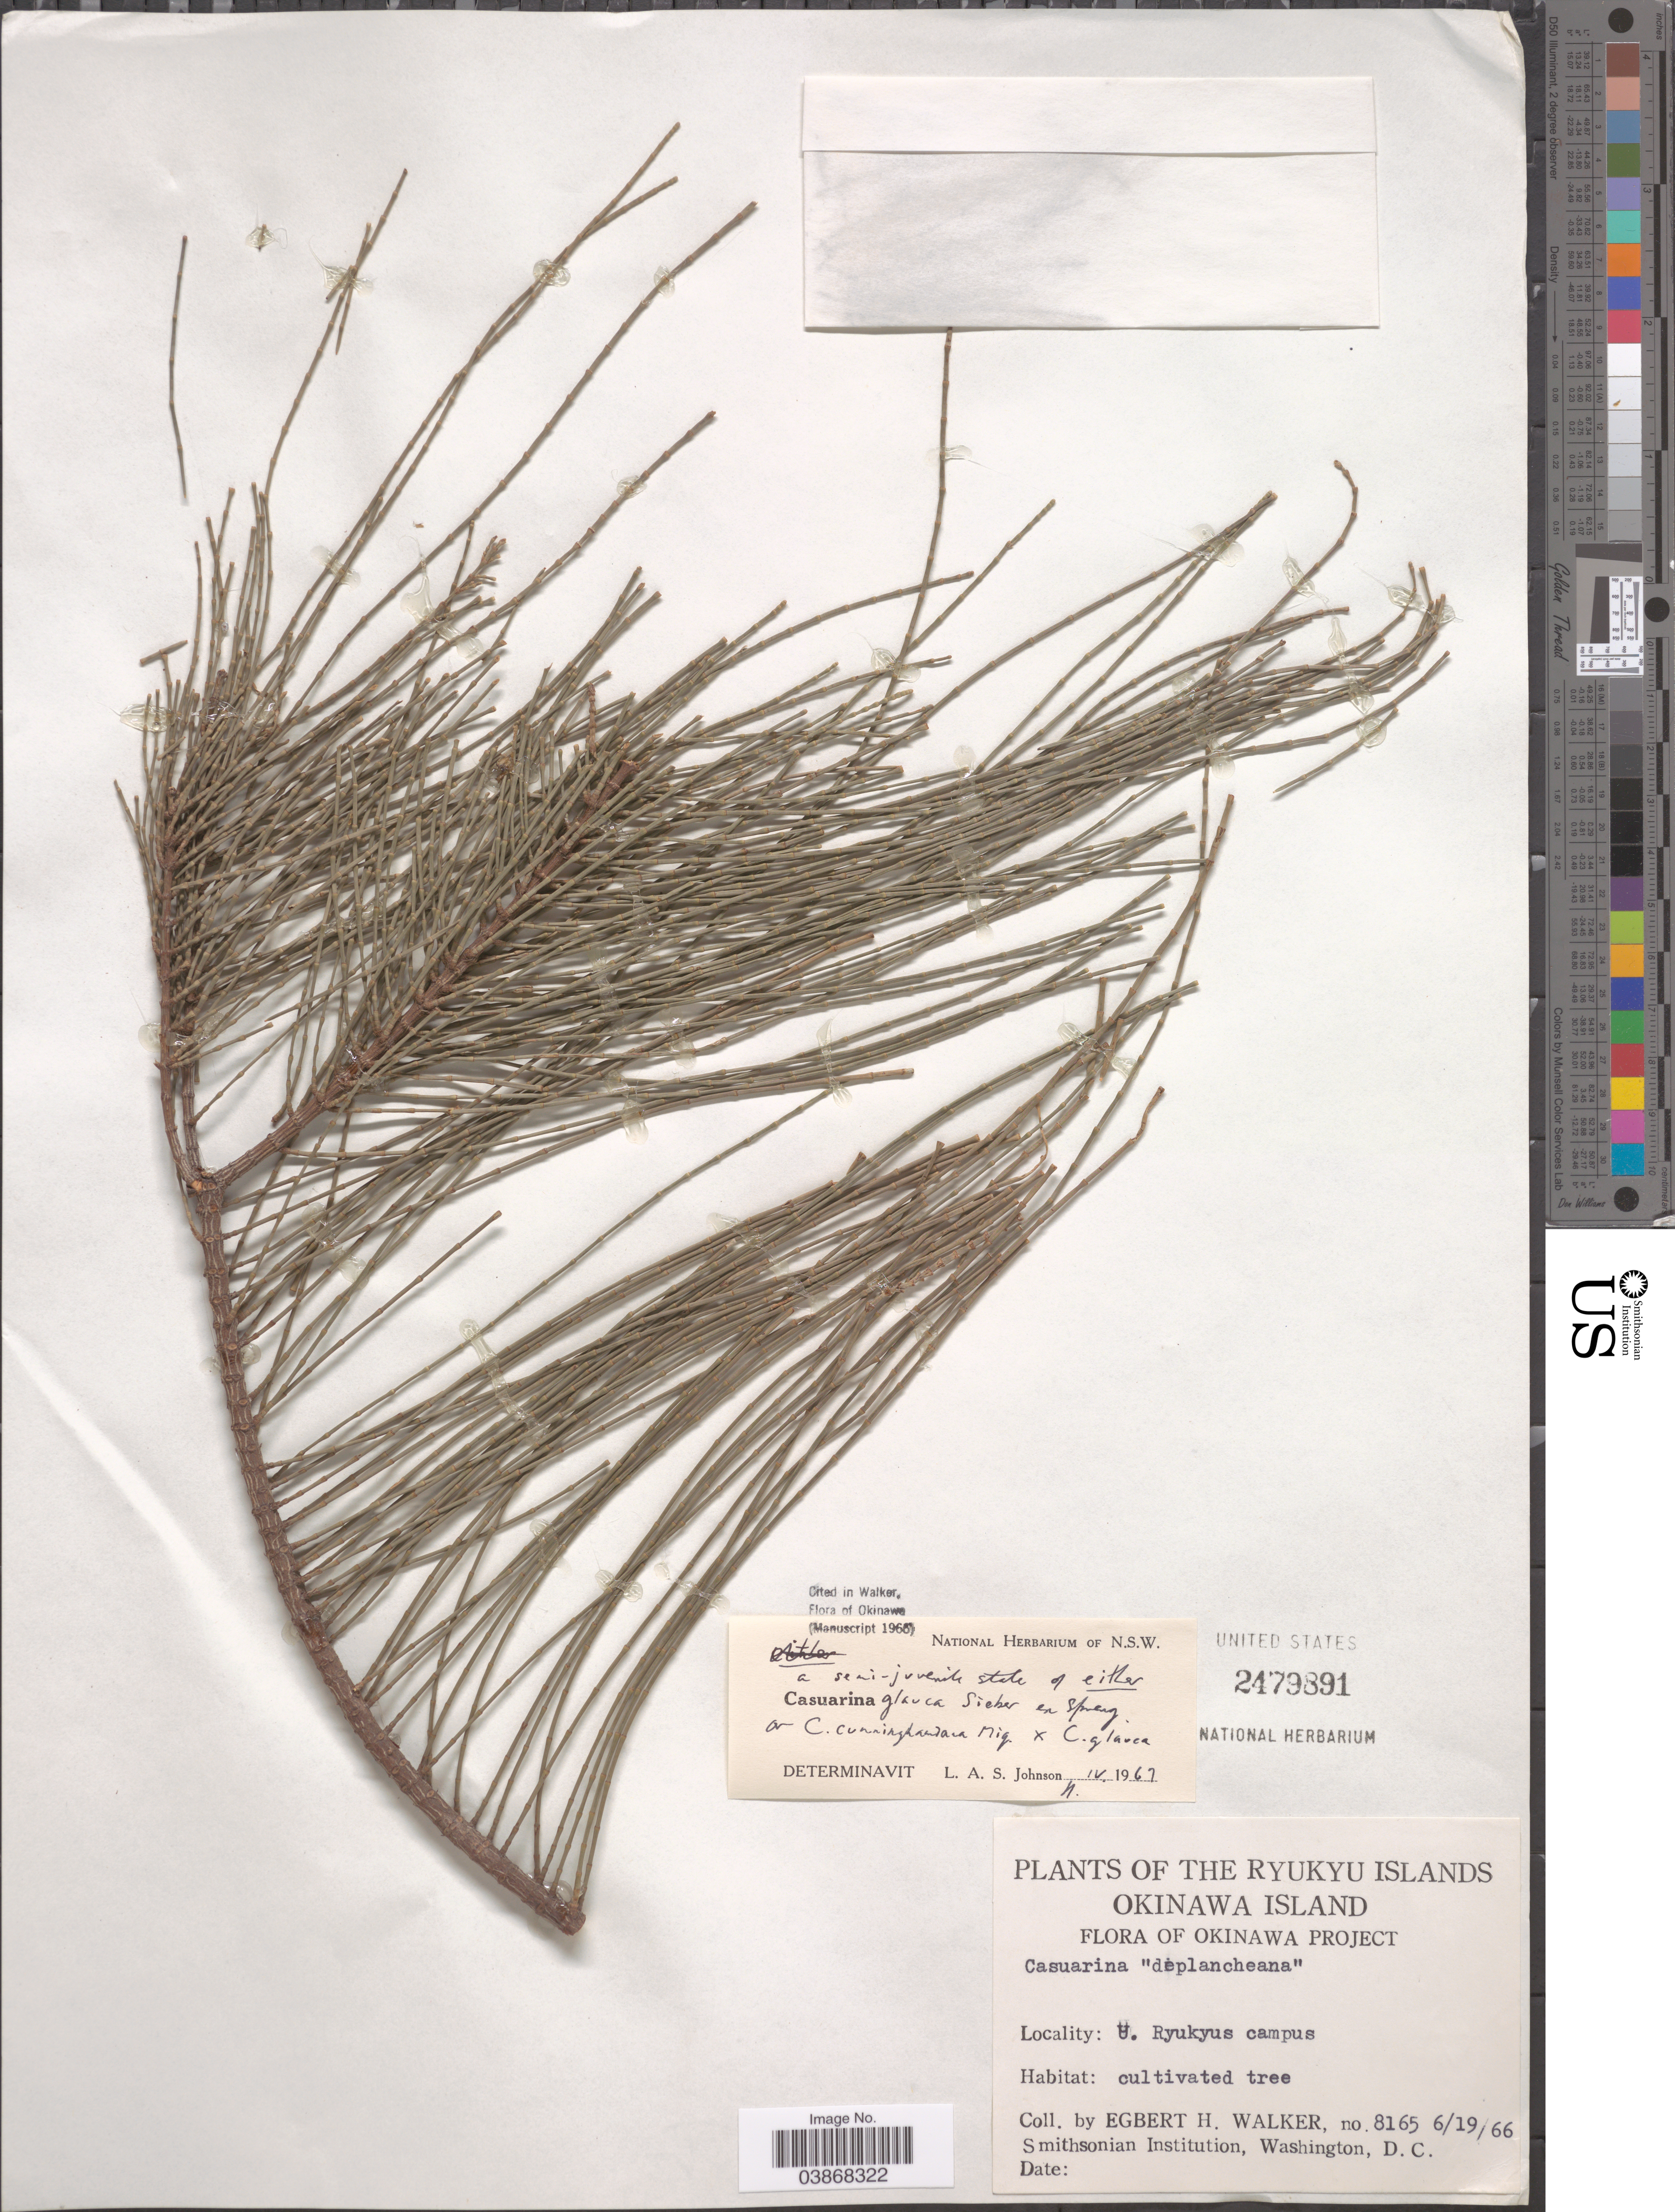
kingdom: Plantae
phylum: Tracheophyta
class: Magnoliopsida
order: Fagales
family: Casuarinaceae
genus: Casuarina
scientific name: Casuarina glauca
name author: Sieber ex Spreng.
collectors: E. H. Walker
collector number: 8165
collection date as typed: Transcribed d/m/y: 19/6/66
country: Japan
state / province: Okinawa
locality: The Ryukyu Islands. Okinawa Island. U. Ryukyus campus.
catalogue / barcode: US 2479891